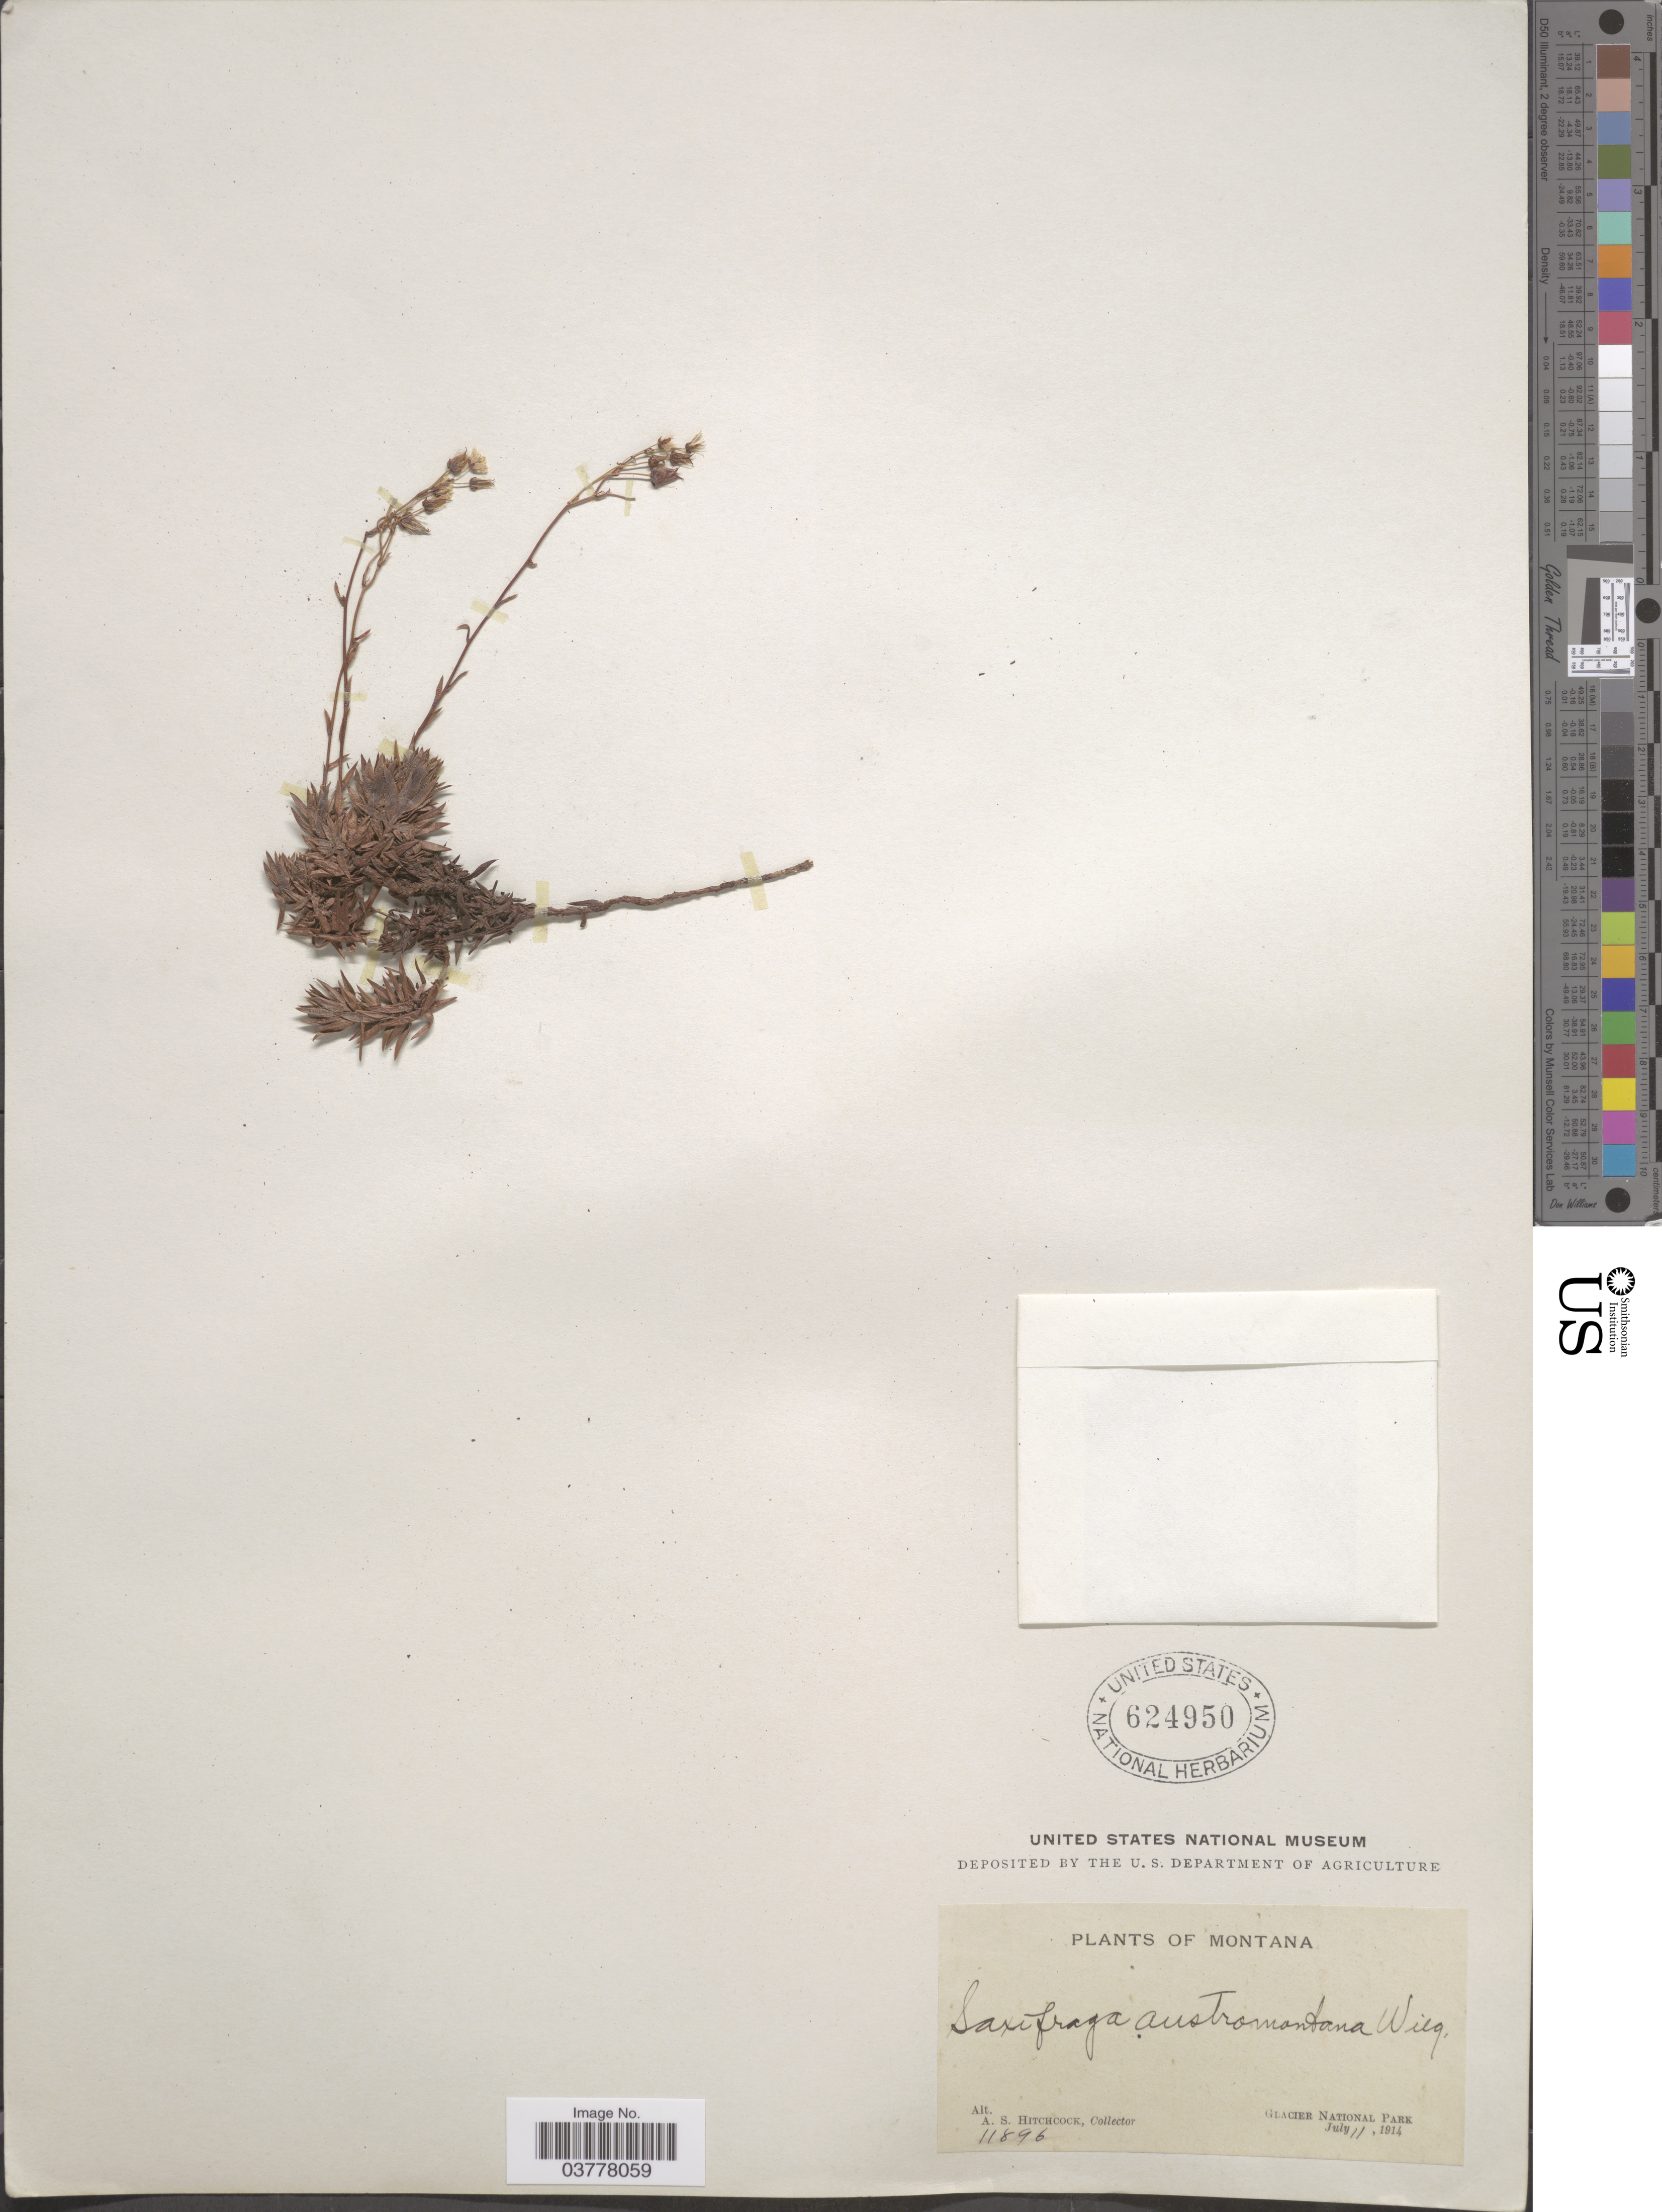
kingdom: Plantae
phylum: Tracheophyta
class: Magnoliopsida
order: Saxifragales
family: Saxifragaceae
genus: Saxifraga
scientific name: Saxifraga bronchialis subsp. austromontana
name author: (Wiegand) Piper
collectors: A. S. Hitchcock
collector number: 11896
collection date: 1914-07-11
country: United States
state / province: Montana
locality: Glacier National Park.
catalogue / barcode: US 624950